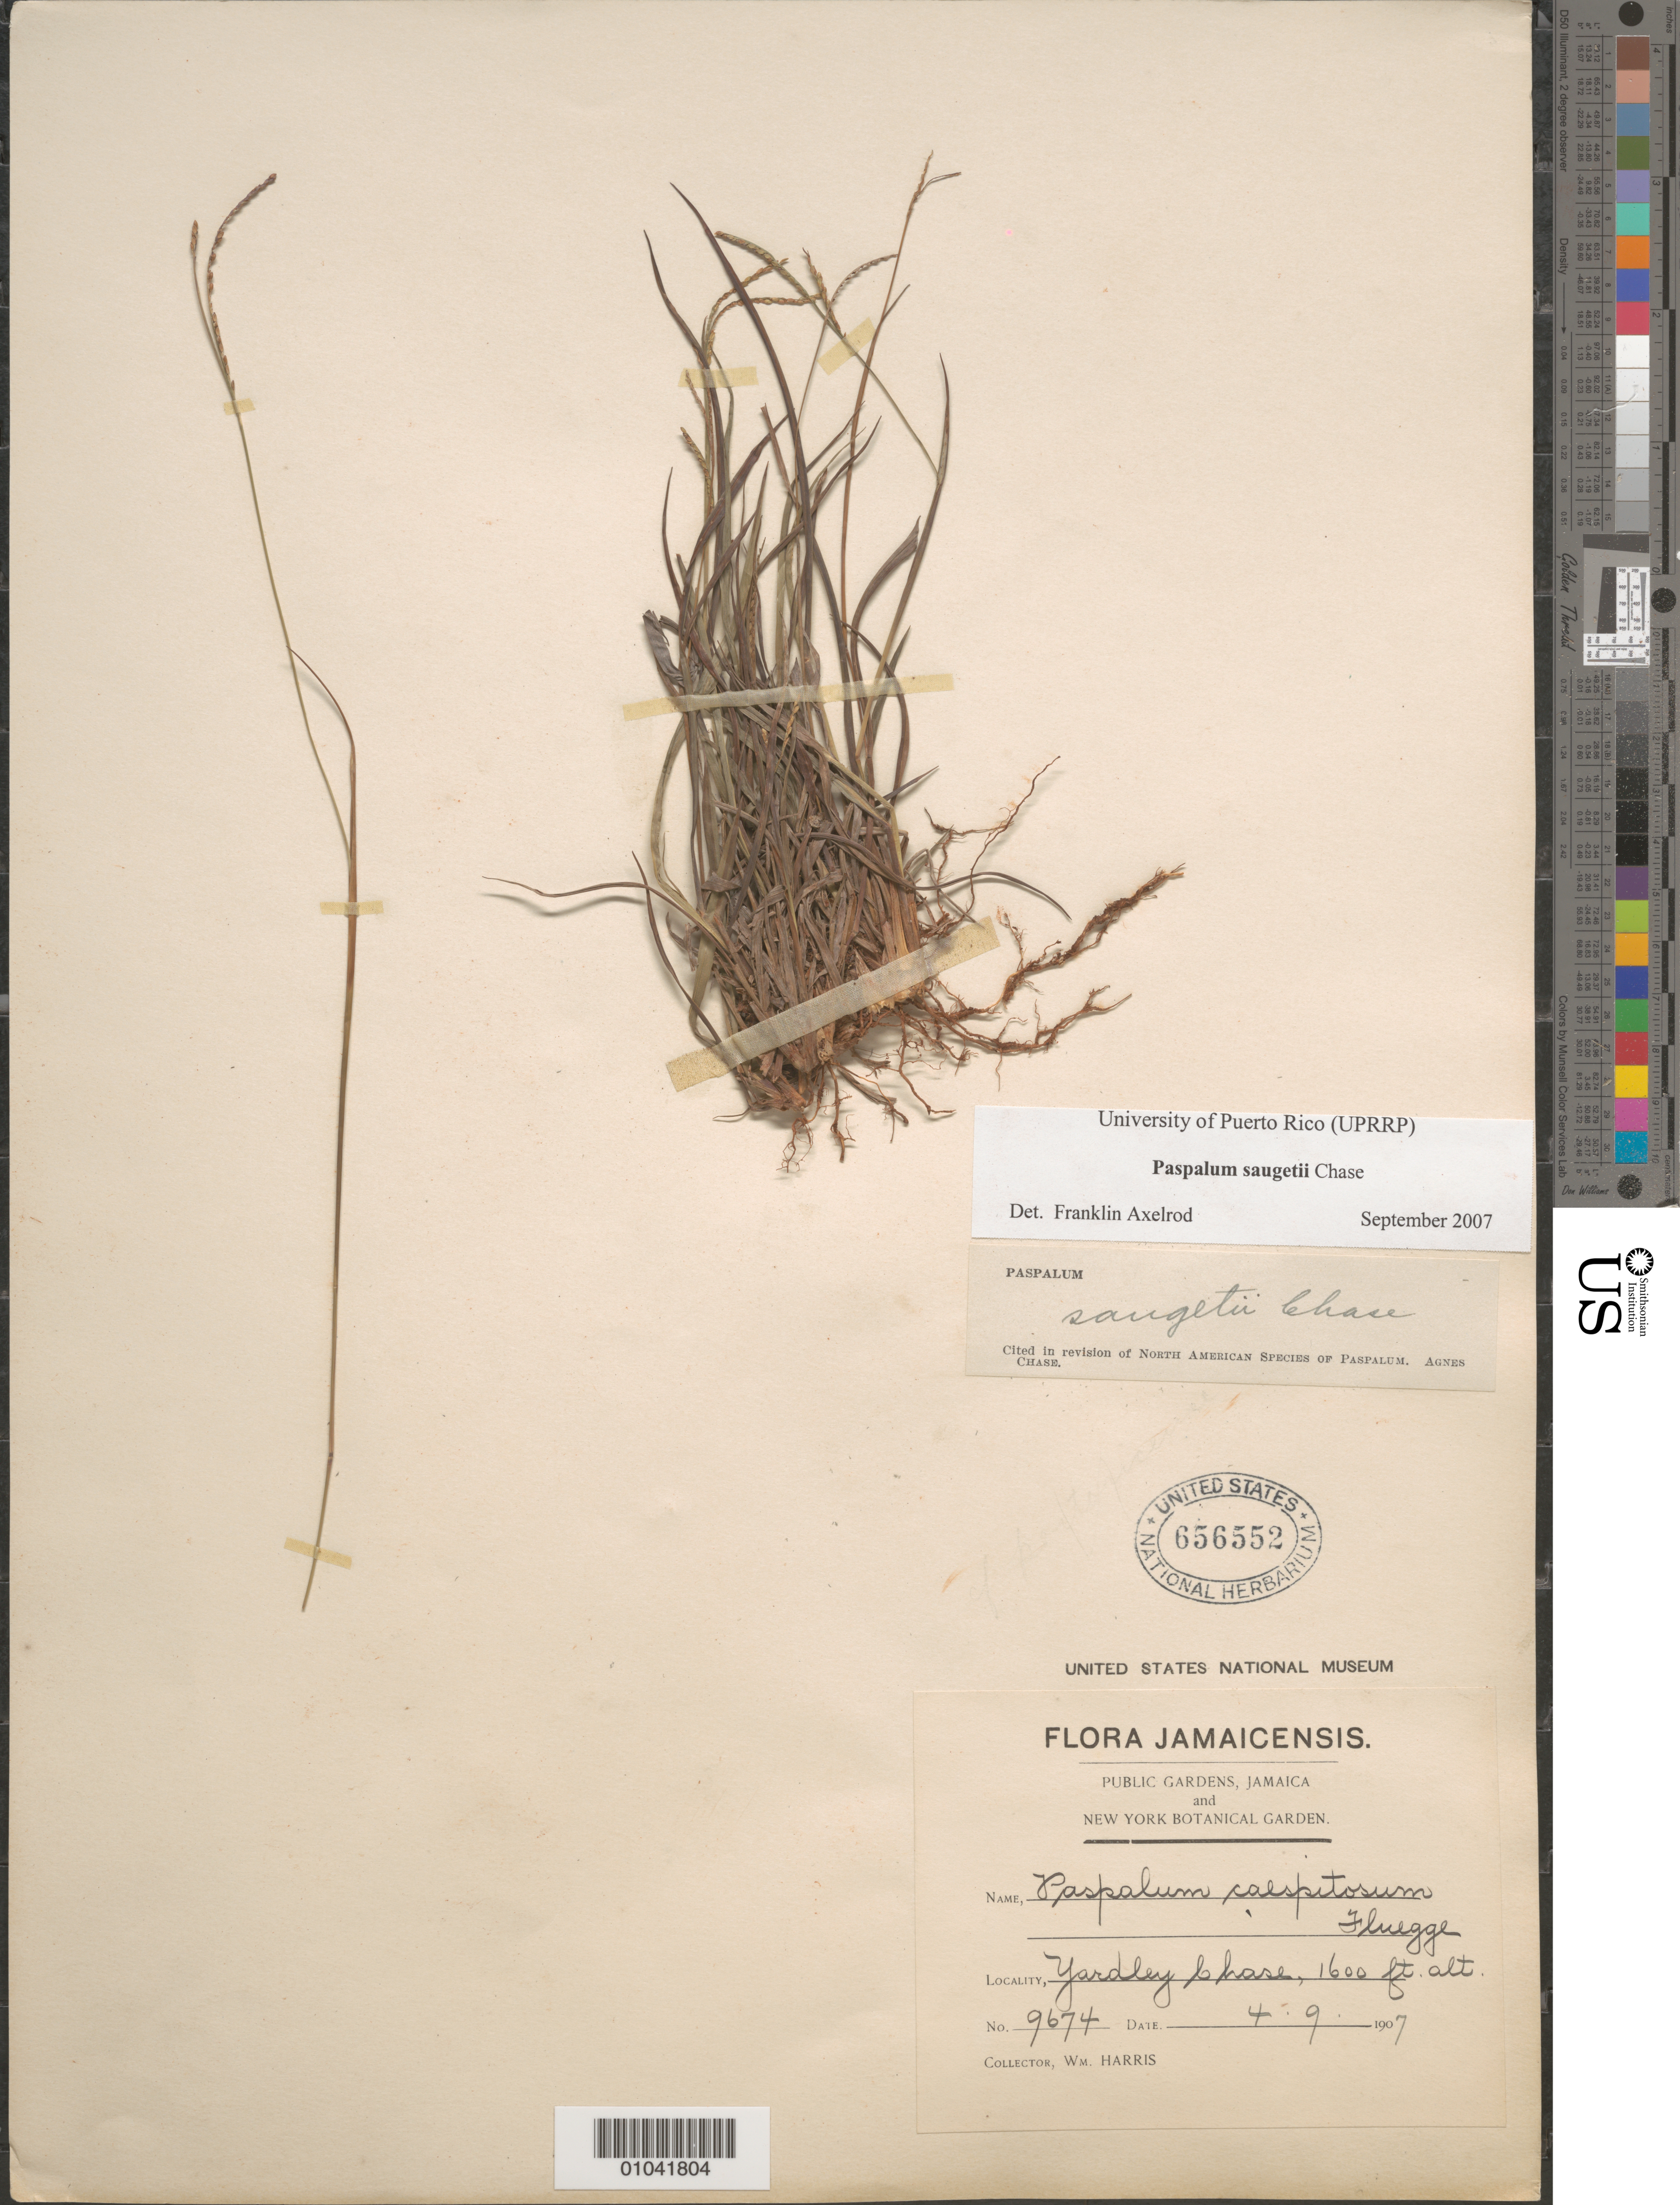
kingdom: Plantae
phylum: Tracheophyta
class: Liliopsida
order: Poales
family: Poaceae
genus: Paspalum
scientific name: Paspalum saugetii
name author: Chase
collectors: W. Harris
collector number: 9674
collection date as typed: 04 Sep 1907 or 09 Apr 1907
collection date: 1907-04-09 or 1907-09-04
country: Jamaica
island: Jamaica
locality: Yardley Chase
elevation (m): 488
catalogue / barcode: US 656552